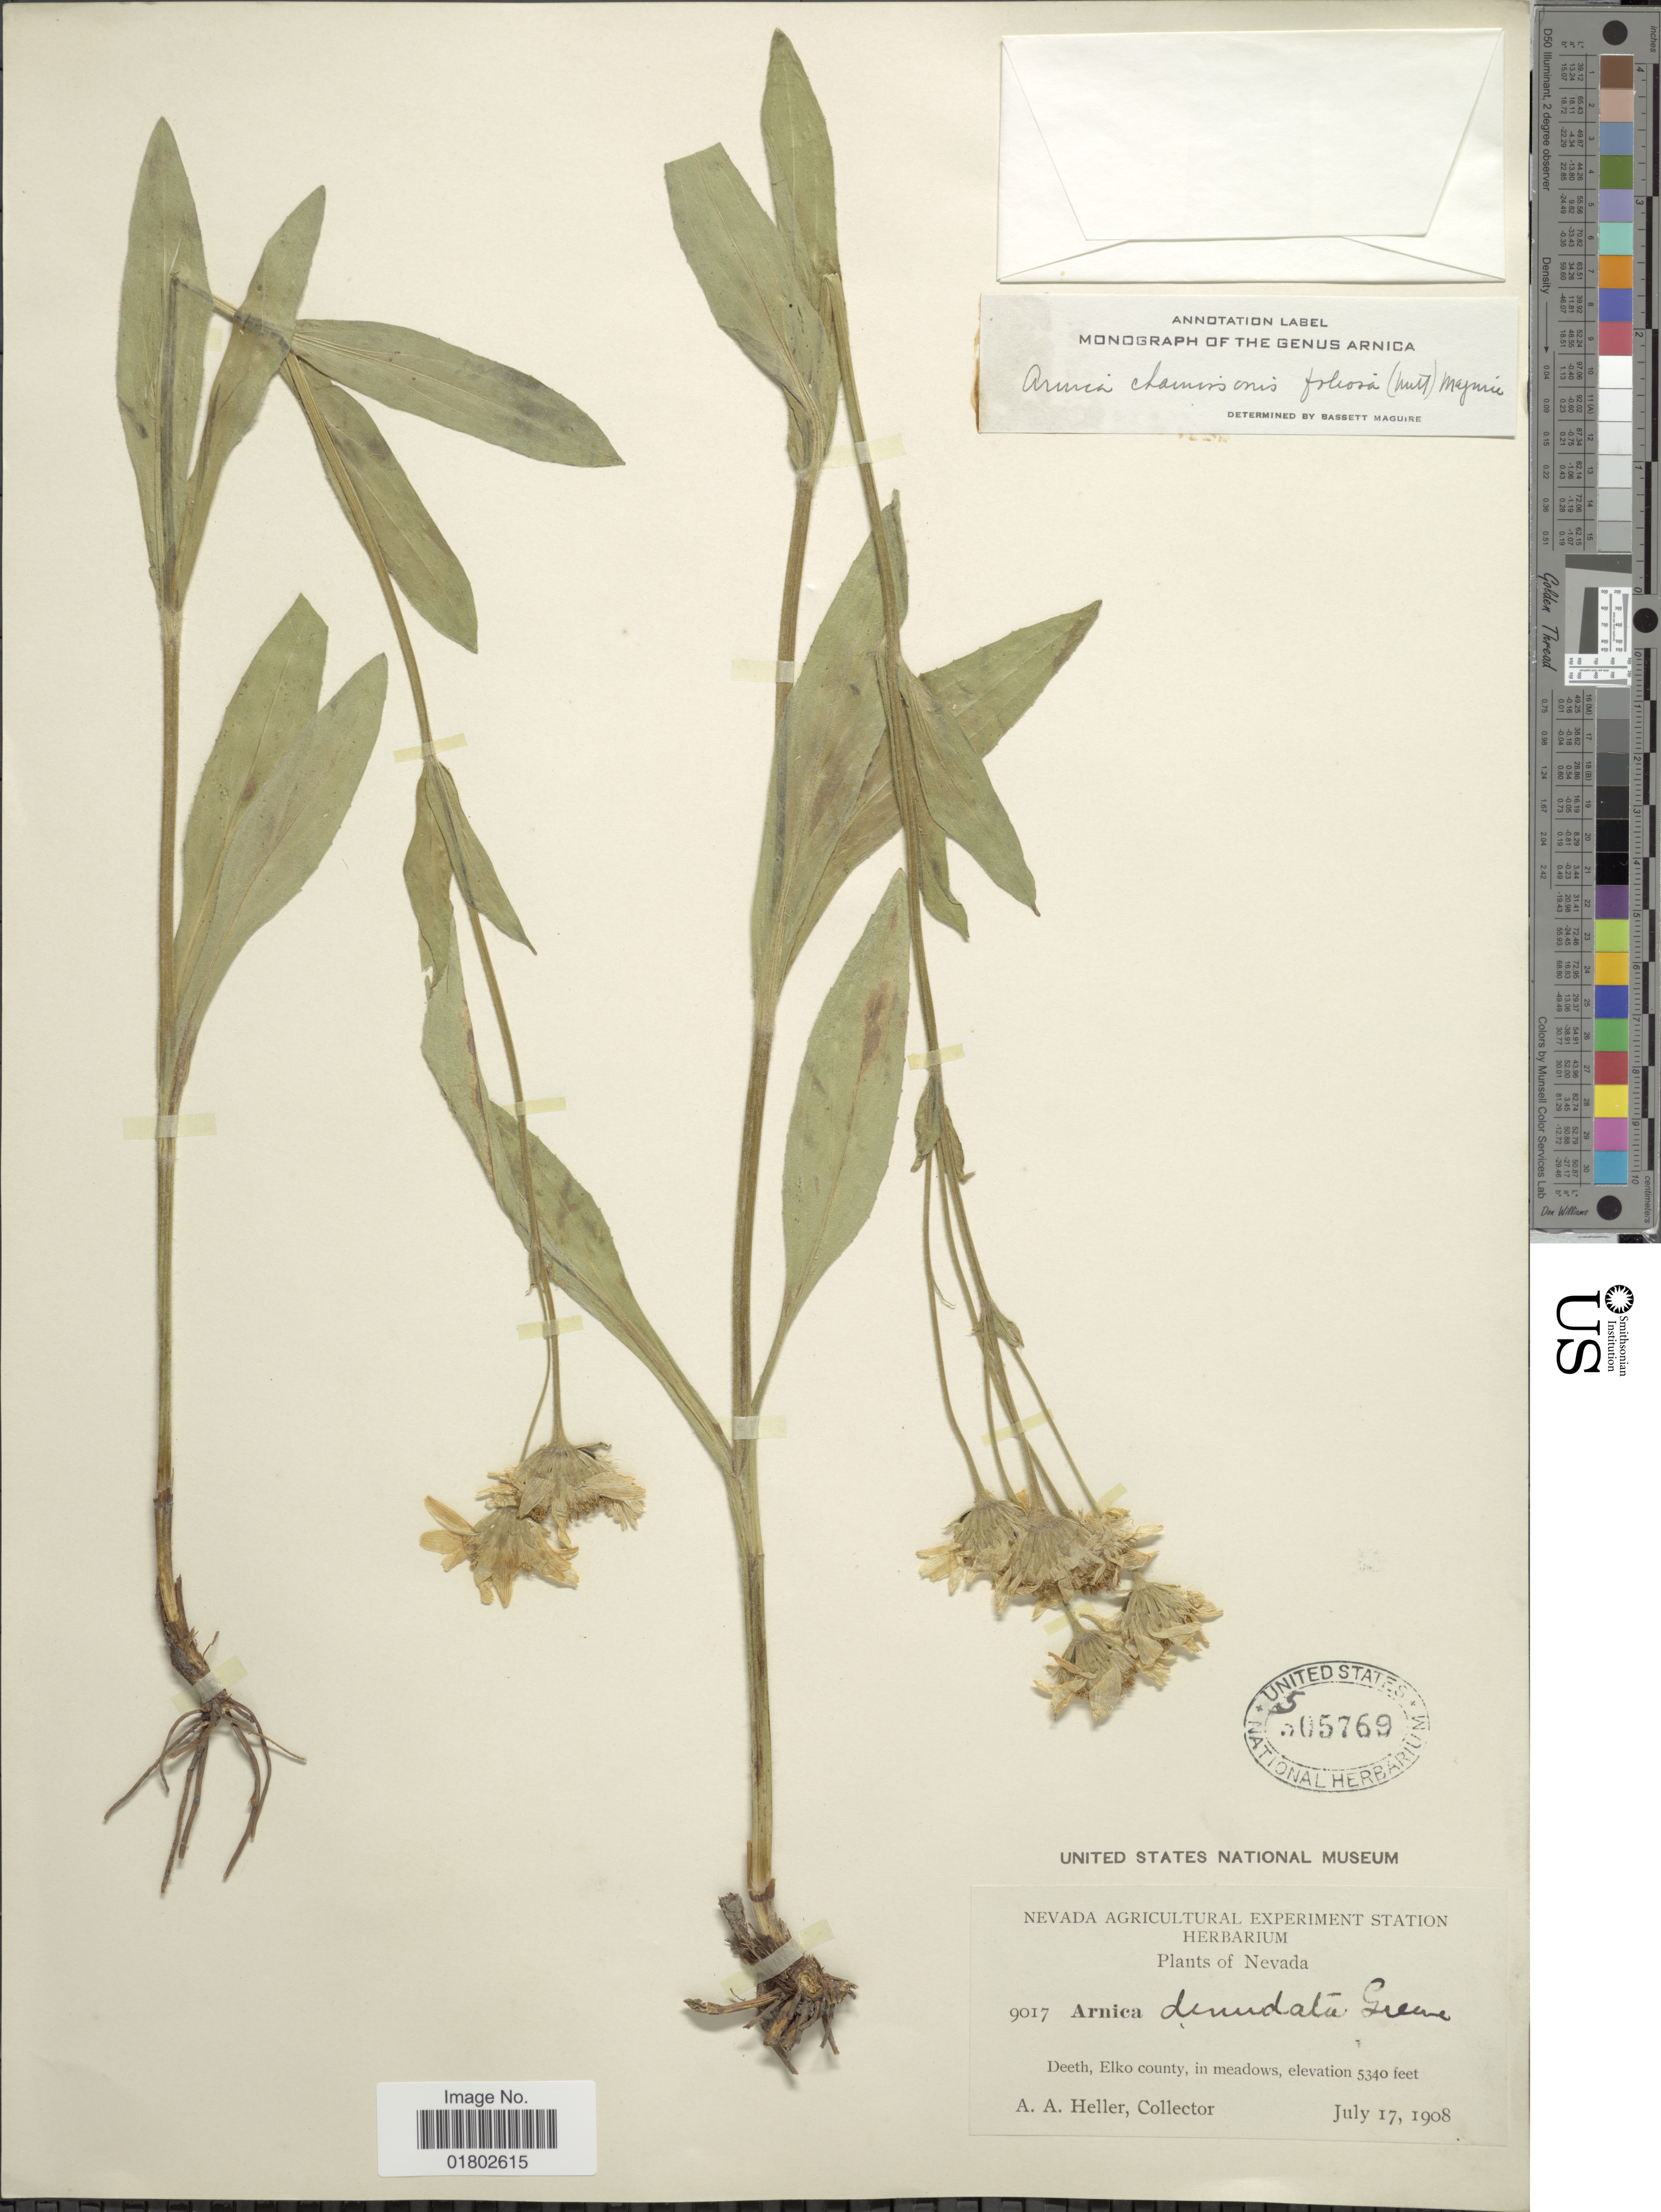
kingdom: Plantae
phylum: Tracheophyta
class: Magnoliopsida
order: Asterales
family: Asteraceae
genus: Arnica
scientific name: Arnica chamissonis subsp. foliosa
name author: (Nutt.) Maguire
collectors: A. A. Heller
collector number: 9017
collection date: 1908-07-17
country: United States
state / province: Nevada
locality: Deeth, Elko County, in meadows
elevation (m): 1628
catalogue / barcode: US 505769